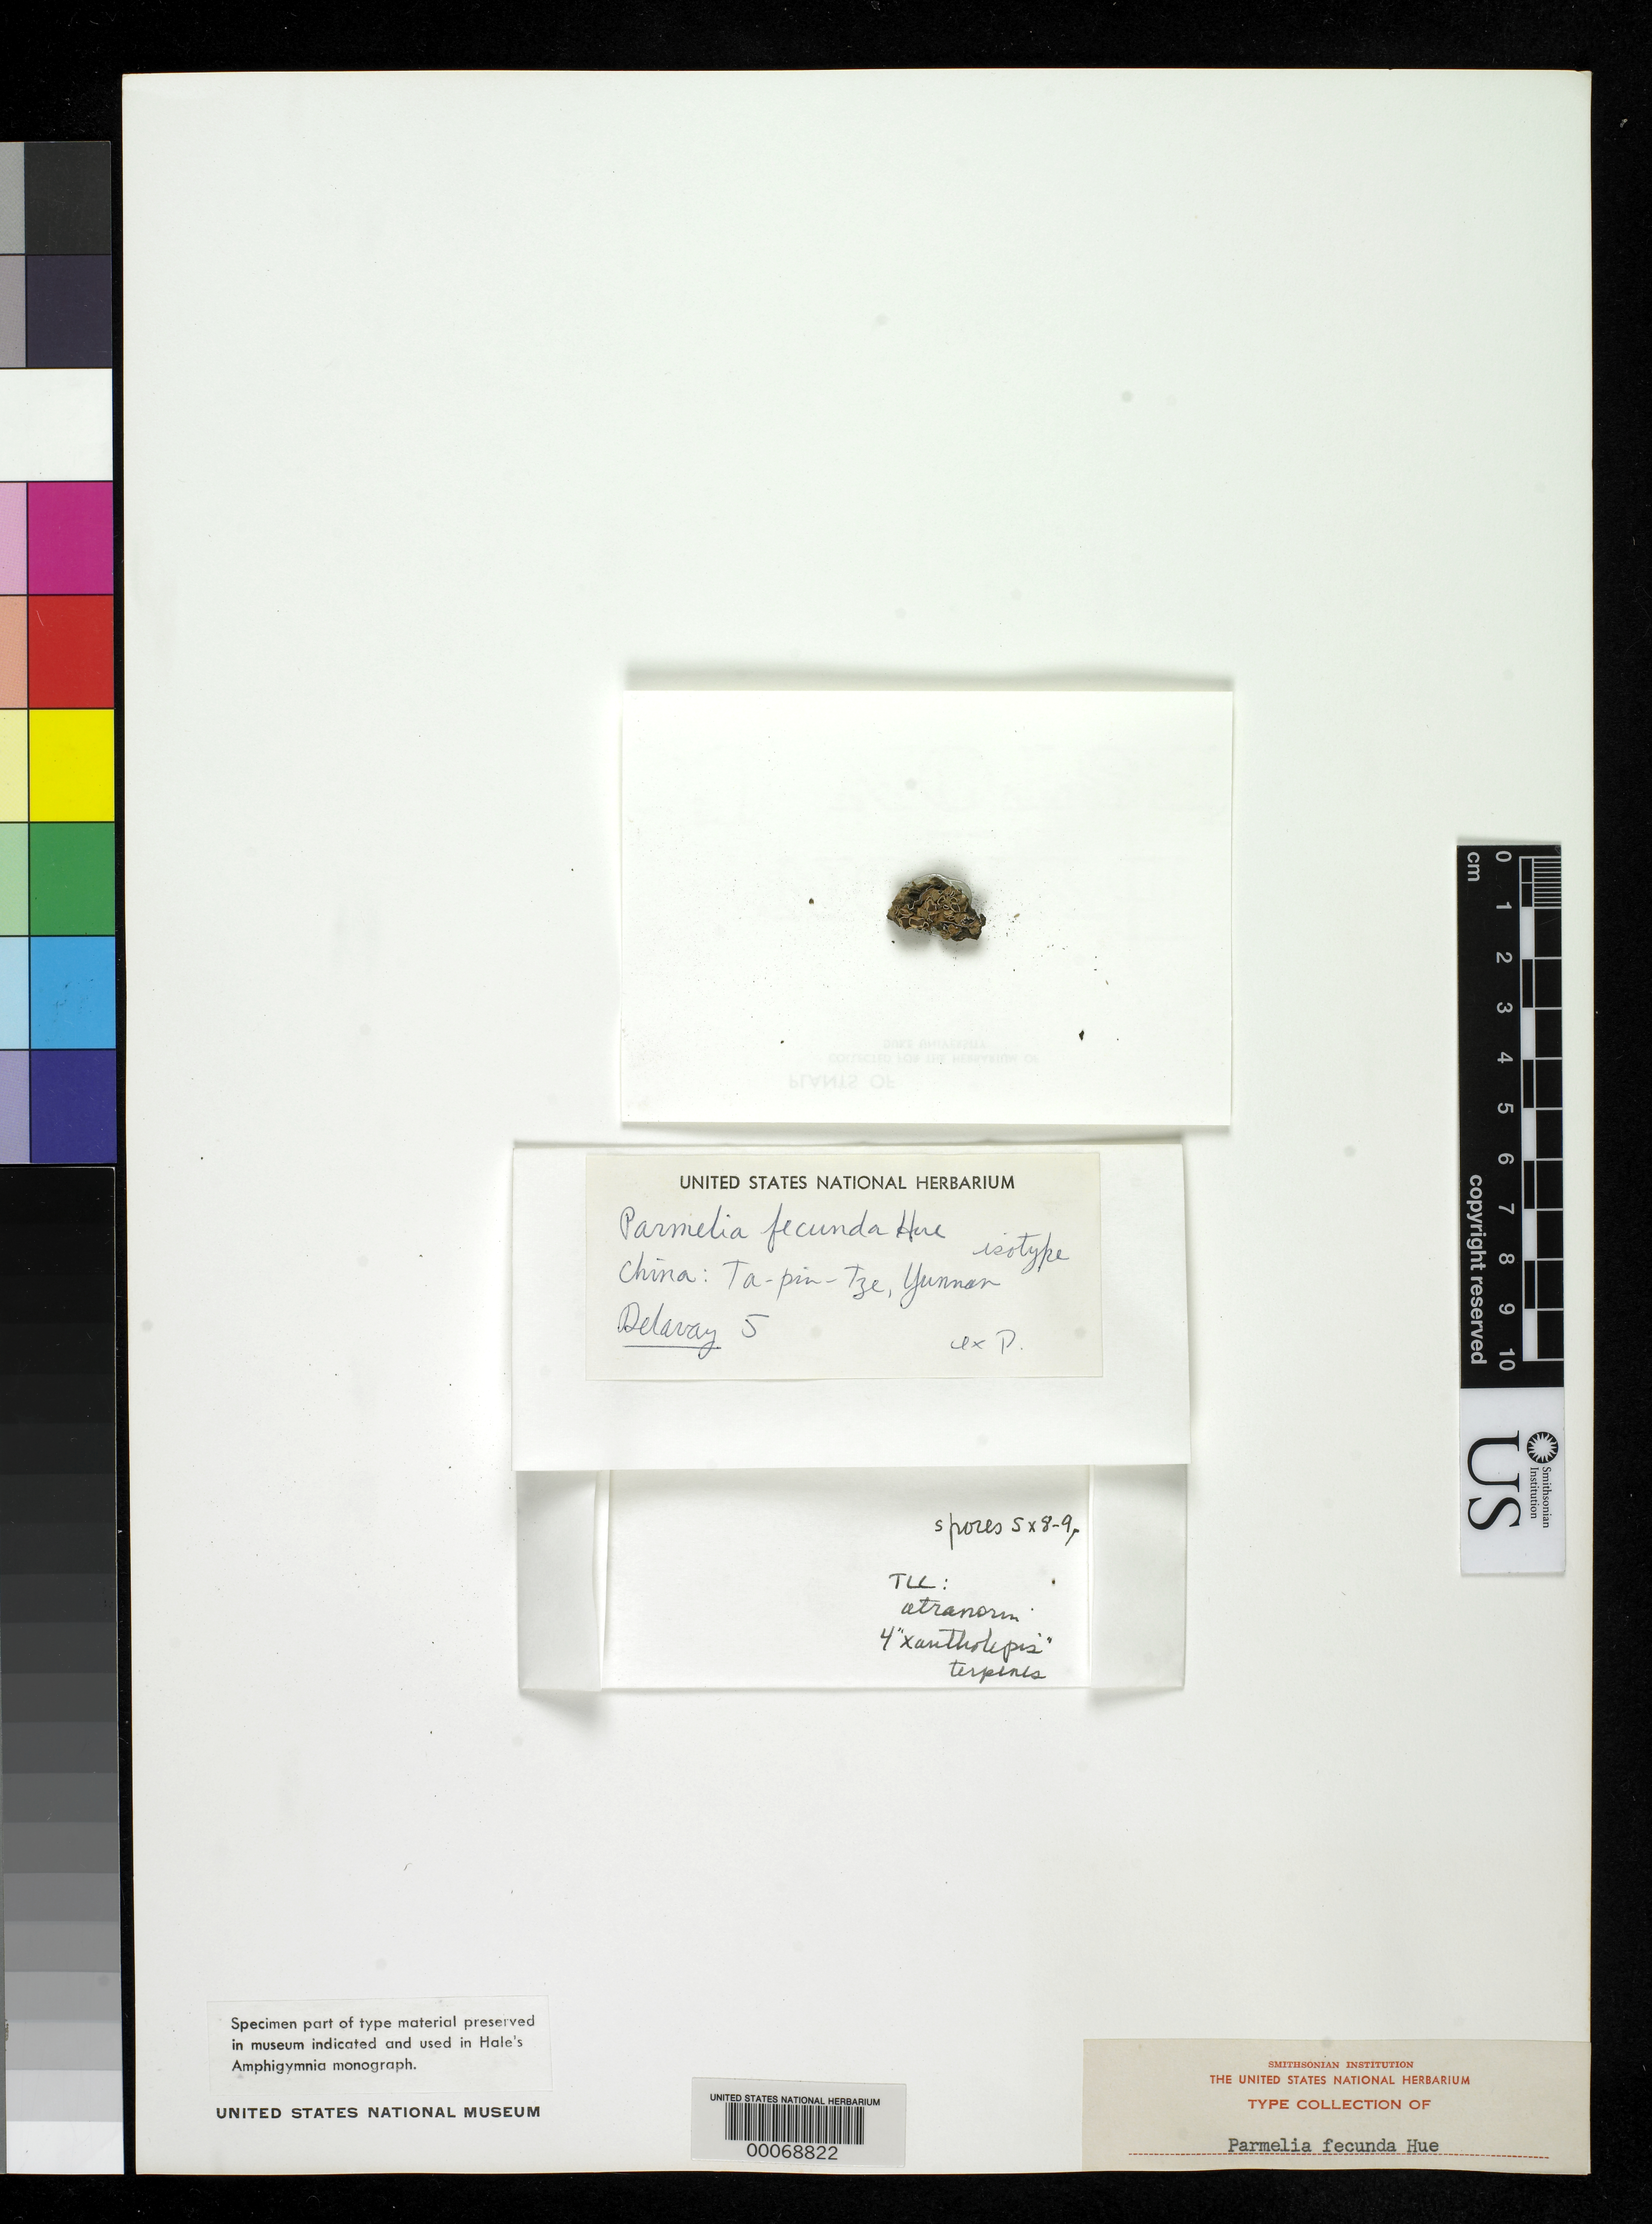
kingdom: Fungi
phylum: Ascomycota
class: Lecanoromycetes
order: Lecanorales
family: Parmeliaceae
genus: Parmelia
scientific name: Parmelia fecunda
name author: Hue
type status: Isotype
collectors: P. Delavay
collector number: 5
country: China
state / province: Yunnan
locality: Ta-pin-tze.